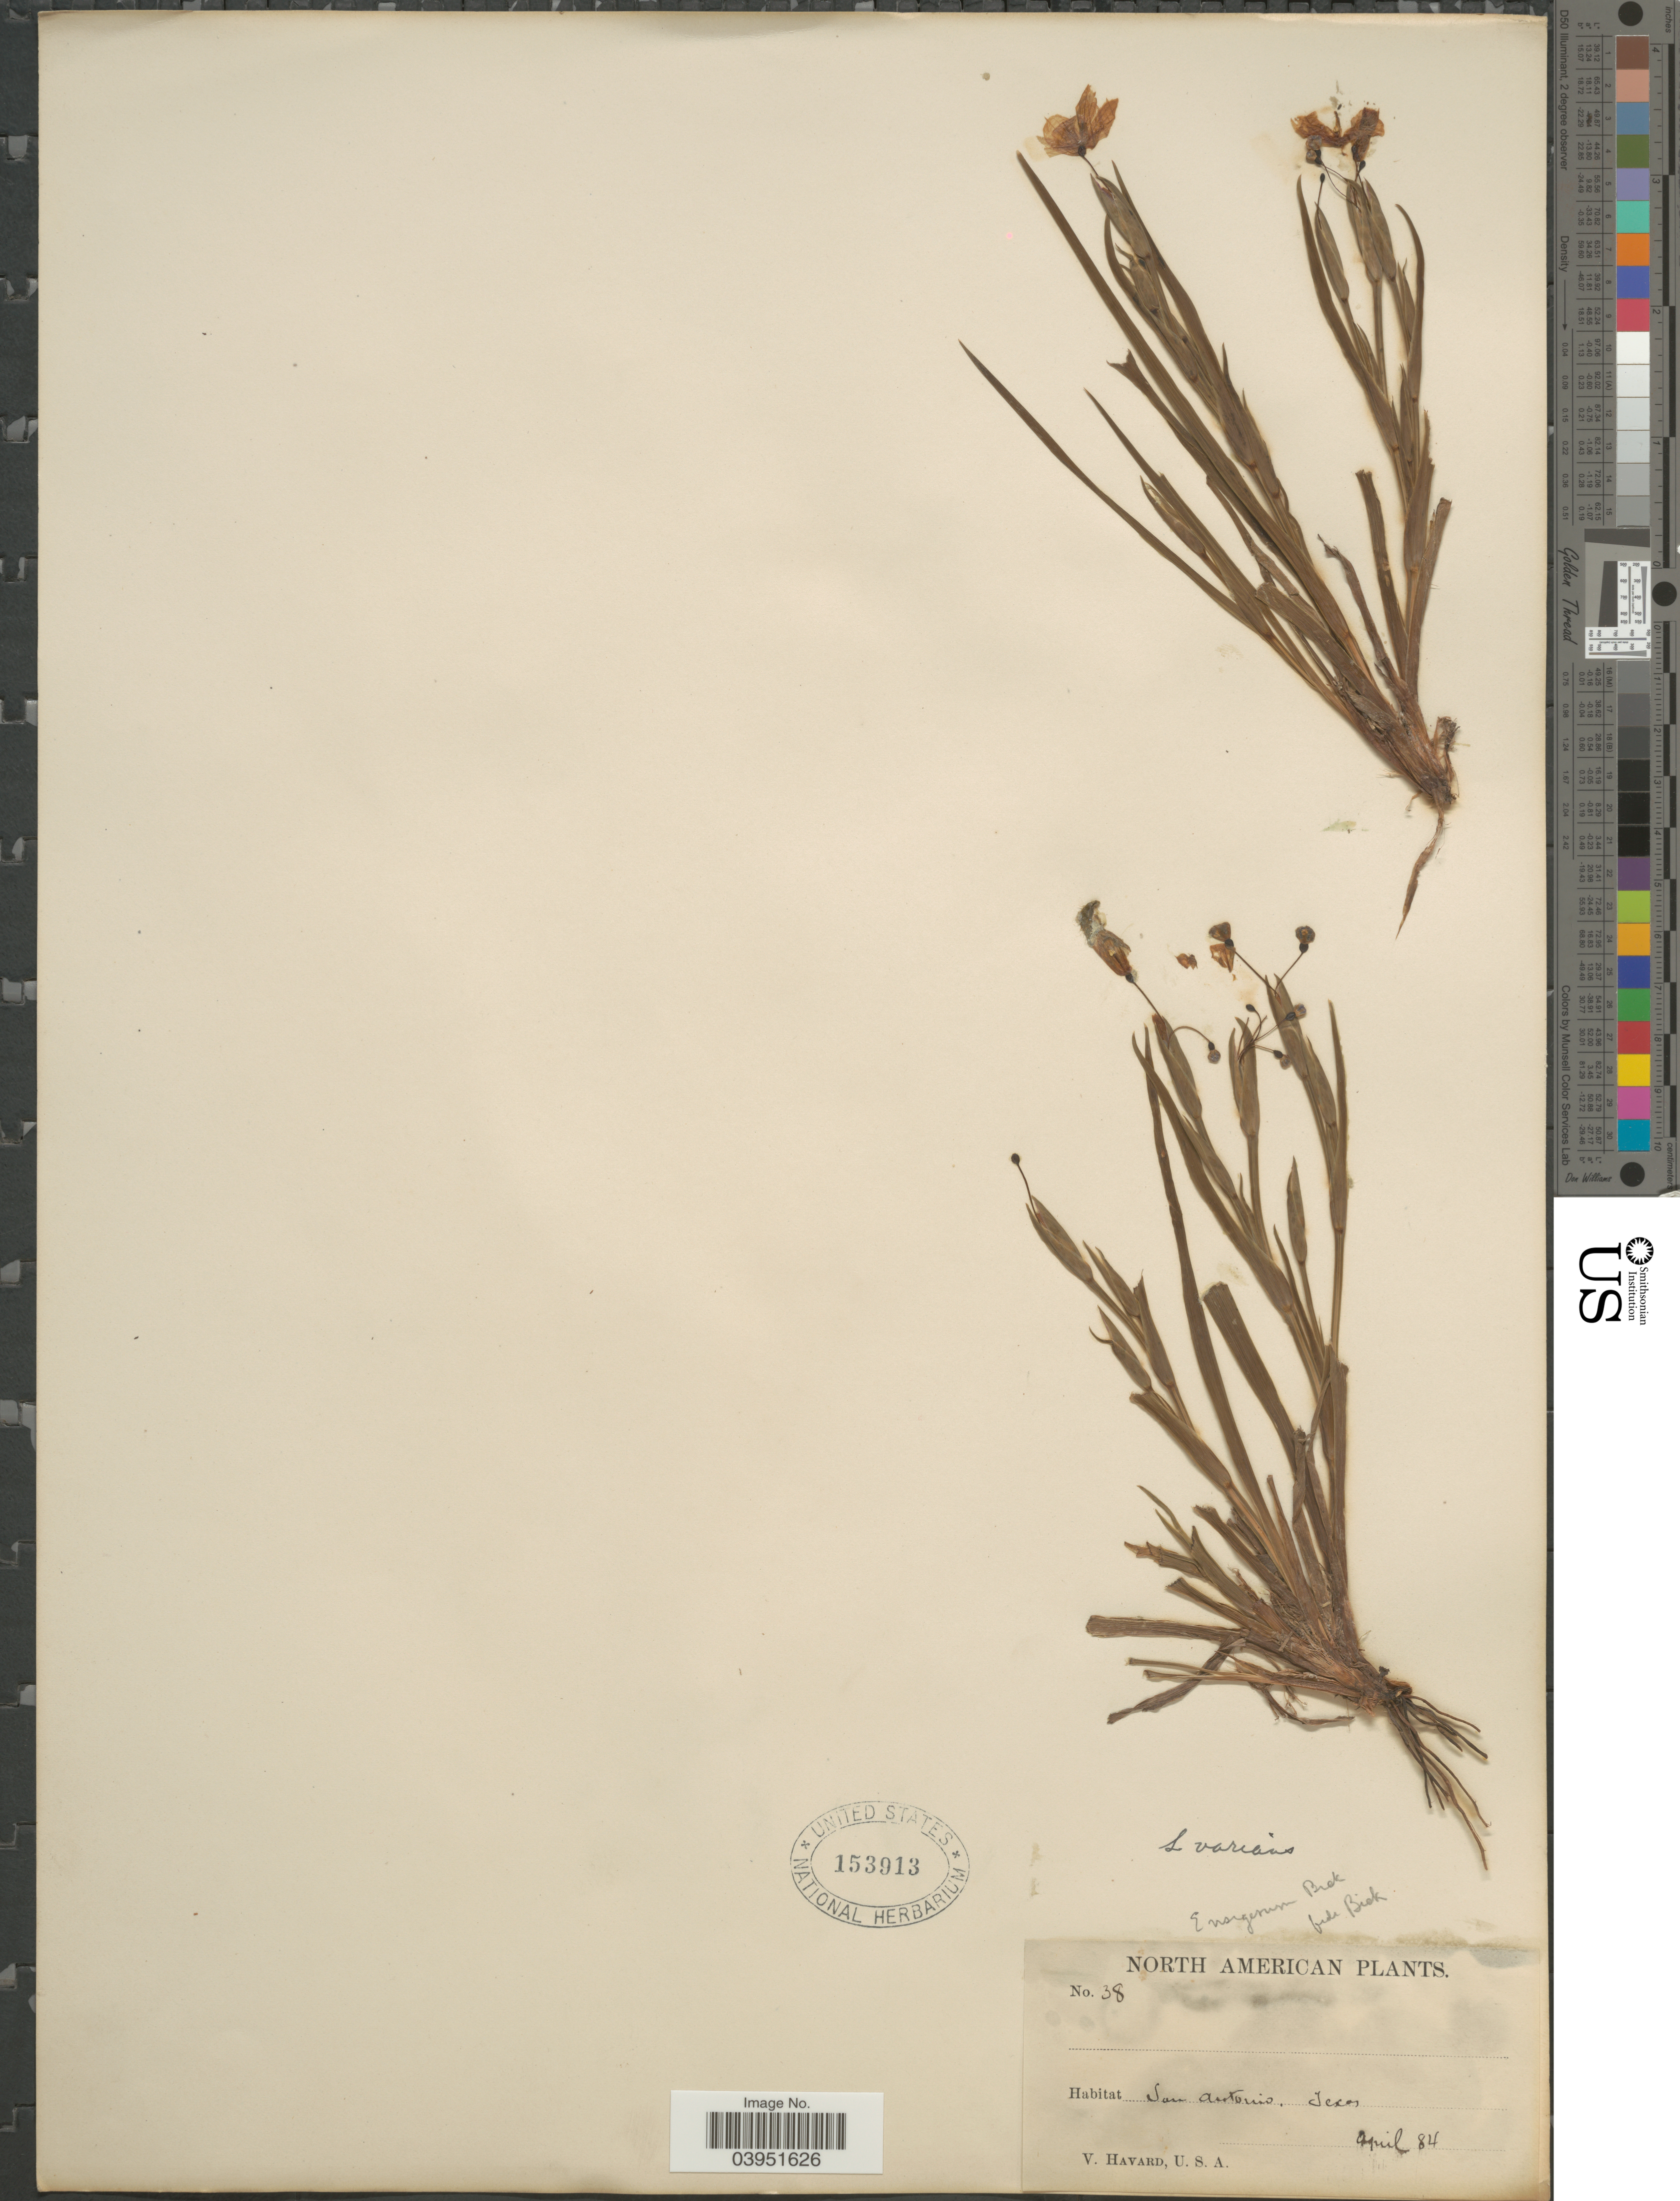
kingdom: Plantae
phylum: Tracheophyta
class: Liliopsida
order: Asparagales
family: Iridaceae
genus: Sisyrinchium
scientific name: Sisyrinchium varians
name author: E.P. Bicknell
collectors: V. Havard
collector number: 38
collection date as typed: Transcribed d/m/y: /4/84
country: United States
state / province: Texas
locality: San Antonio.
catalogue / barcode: US 153913